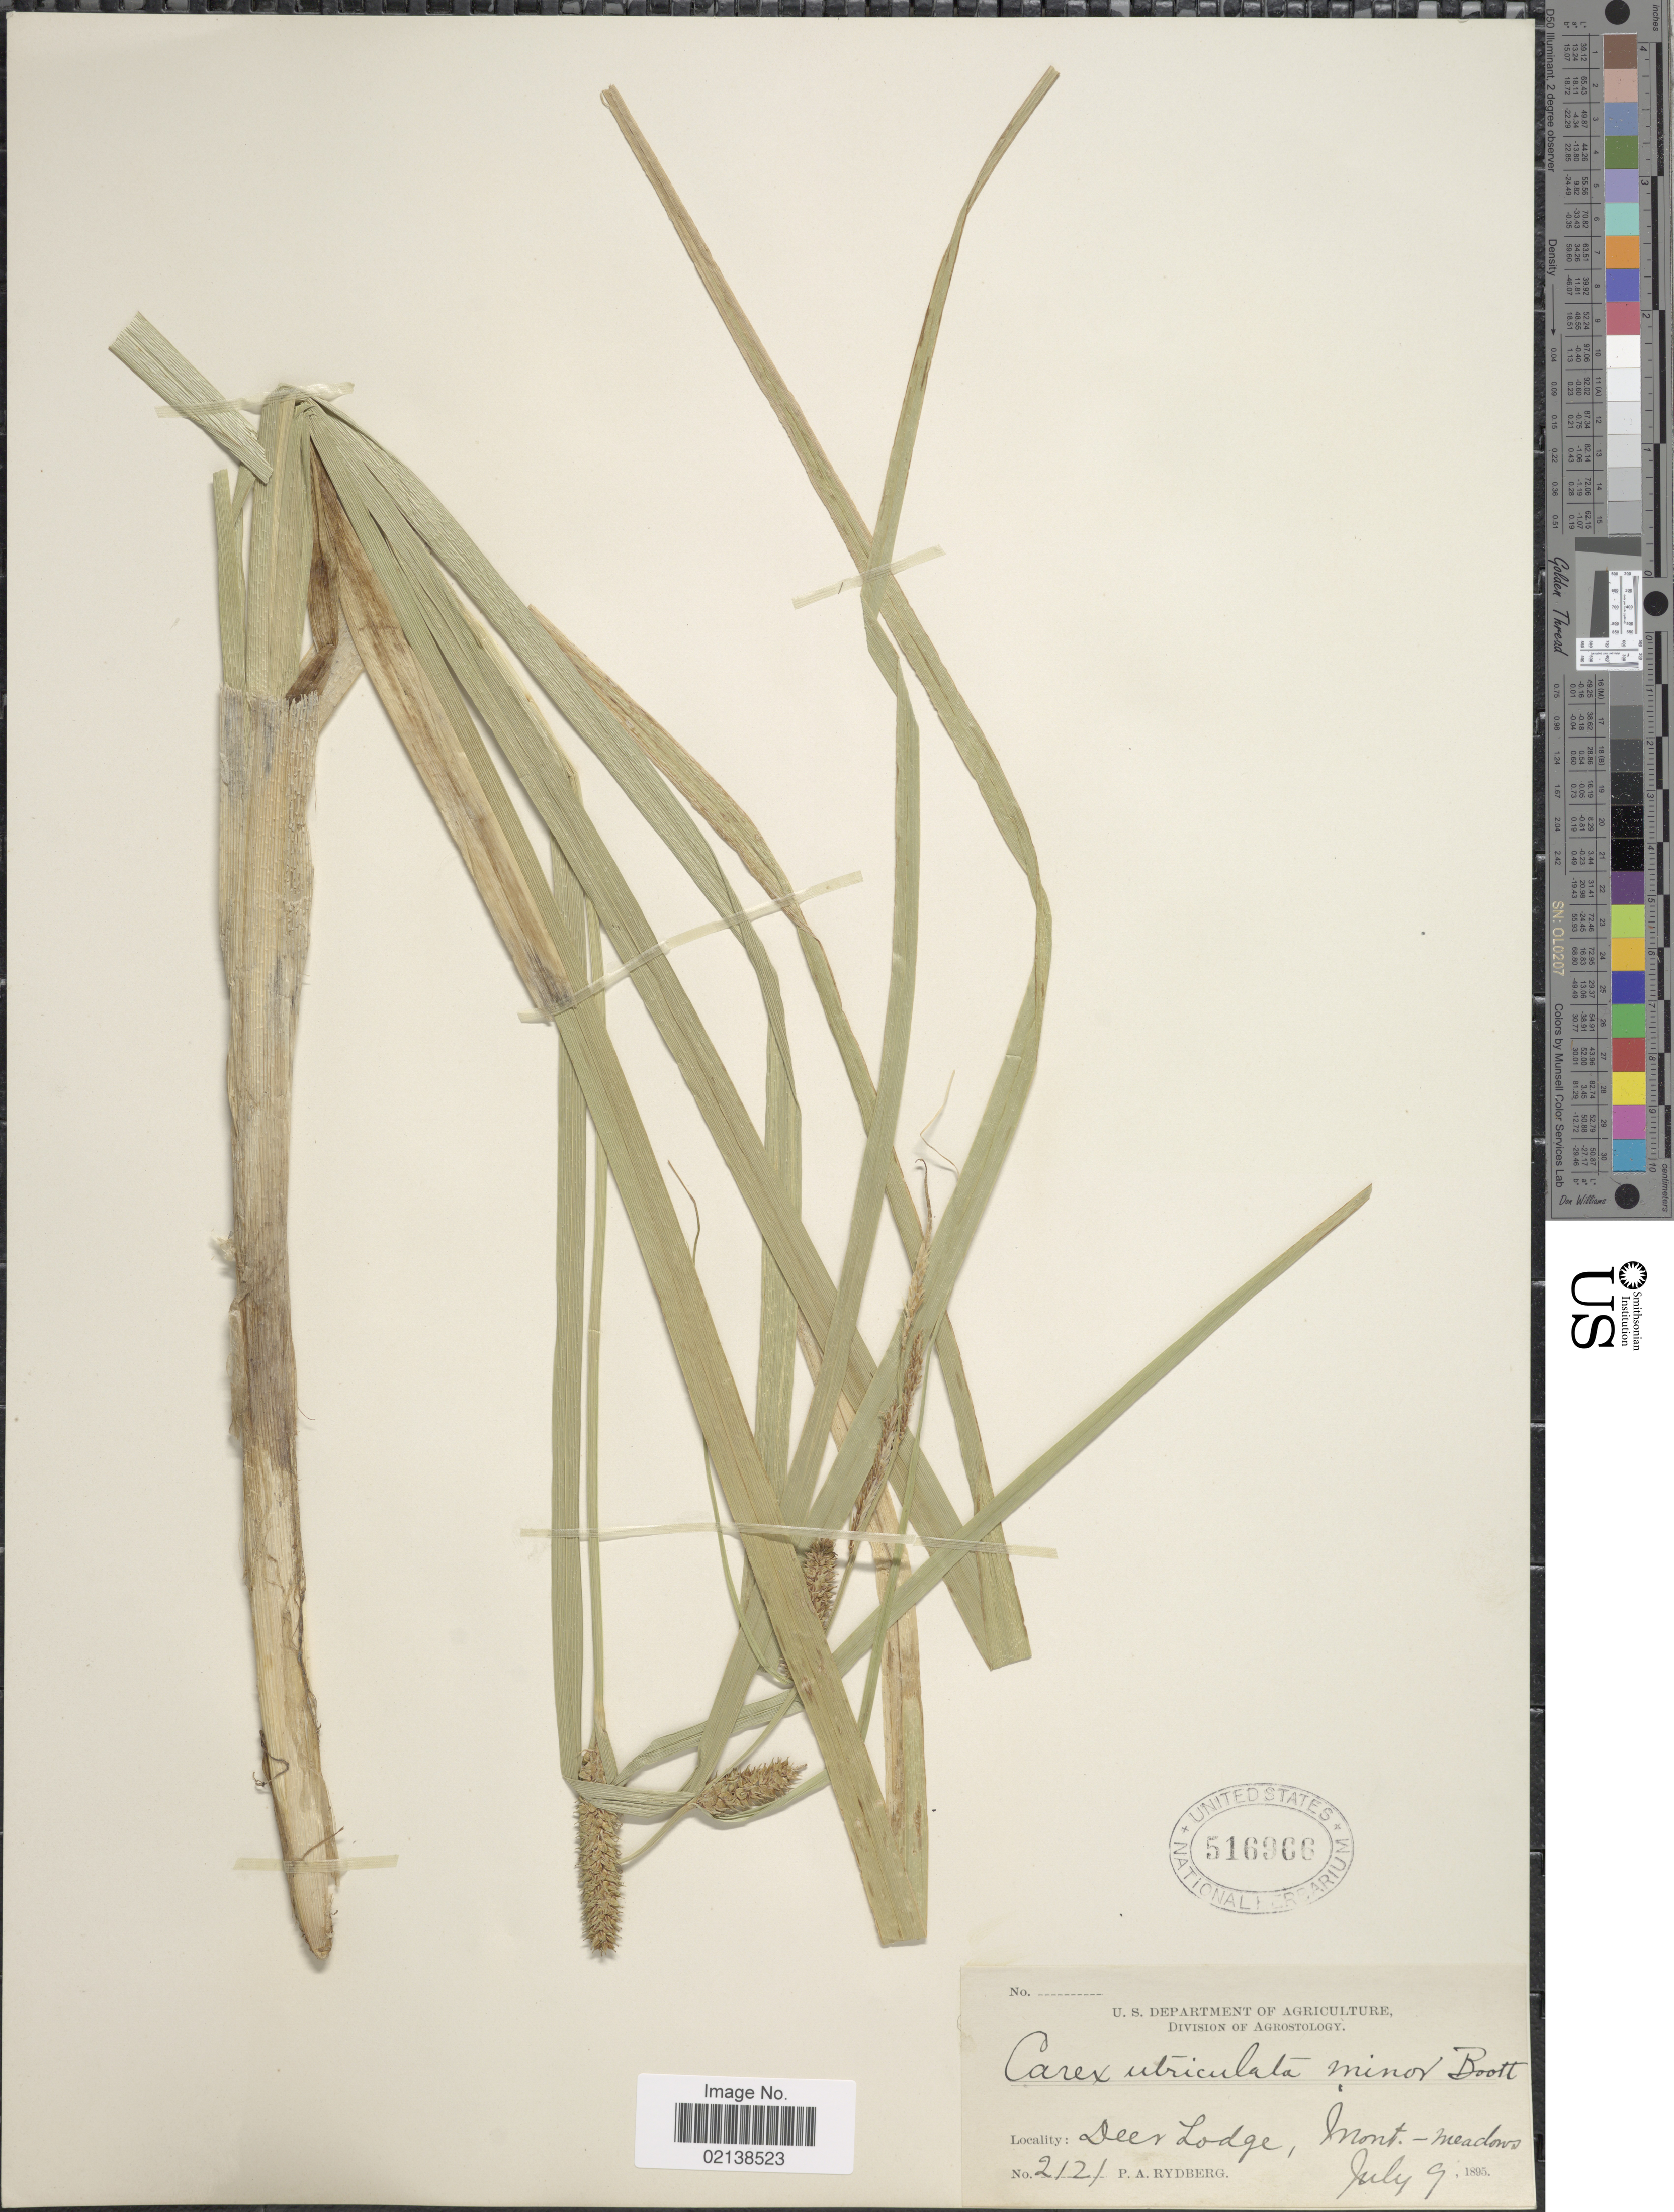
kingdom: Plantae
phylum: Tracheophyta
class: Liliopsida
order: Poales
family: Cyperaceae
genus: Carex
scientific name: Carex utriculata var. minor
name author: Boott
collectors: P. A. Rydberg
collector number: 2121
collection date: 1895-07-09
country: United States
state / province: Montana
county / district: Powell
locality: Deer Lodge, Mont.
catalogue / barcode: US 516966